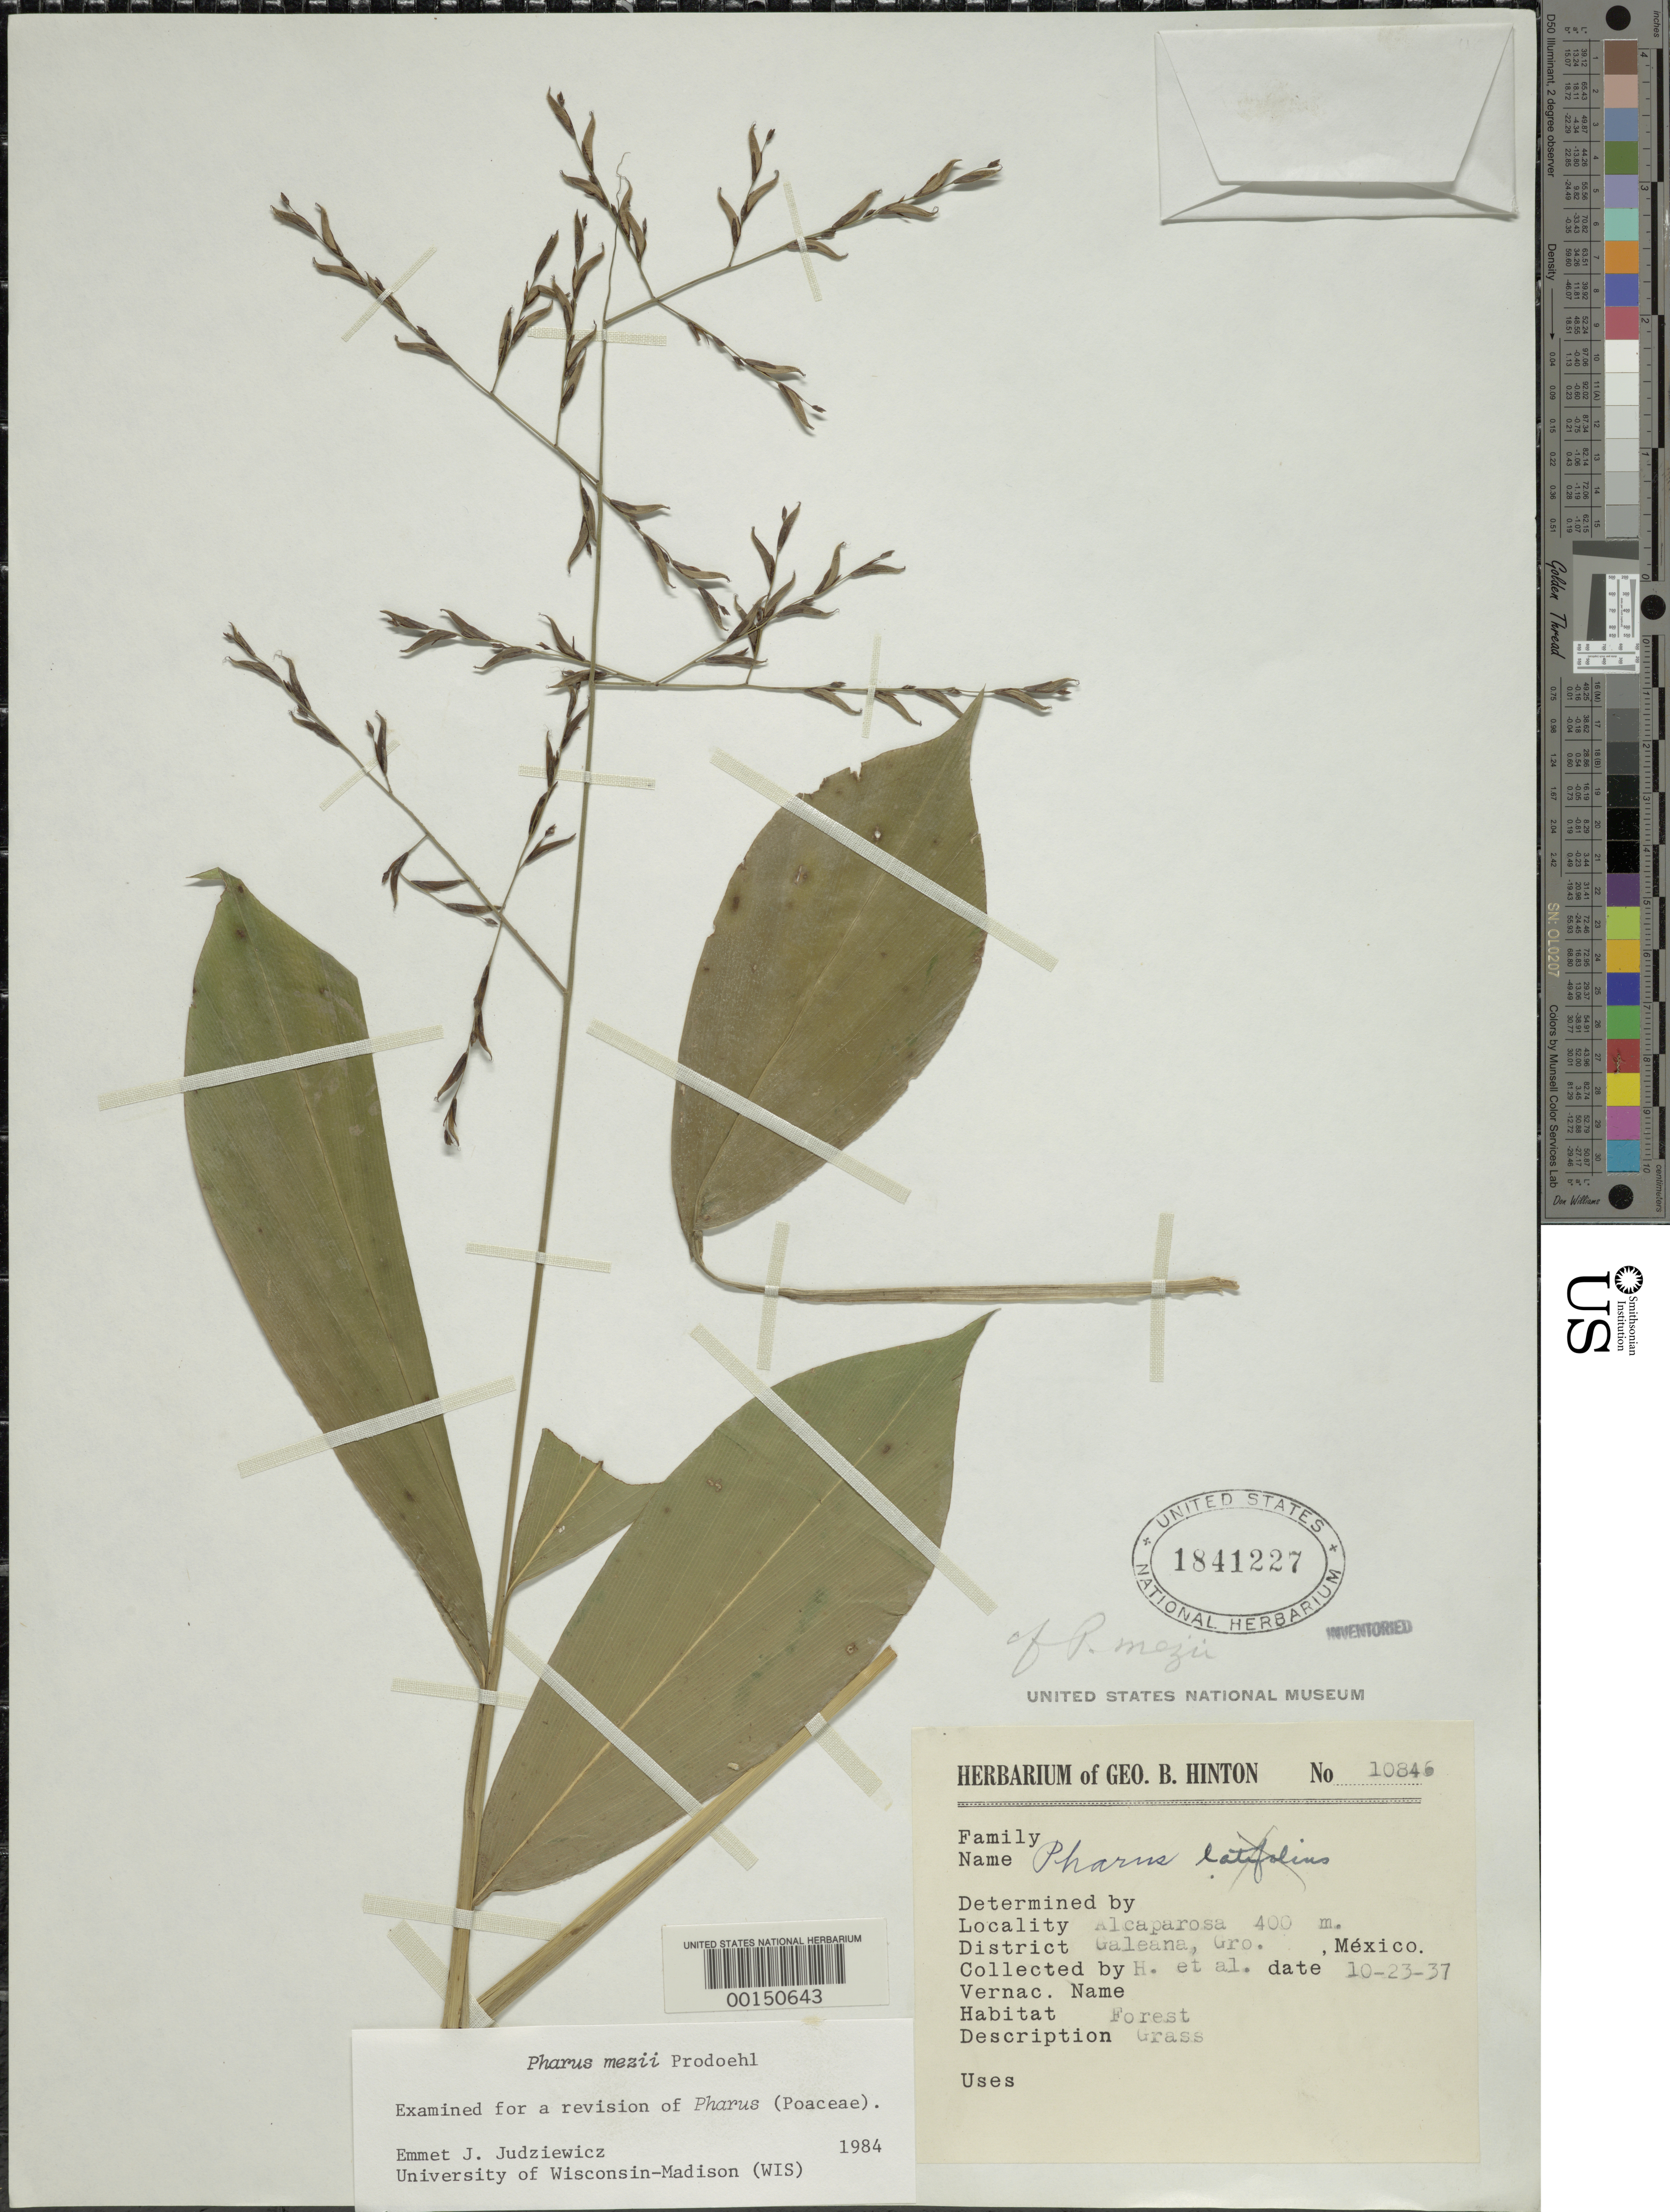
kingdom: Plantae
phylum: Tracheophyta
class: Liliopsida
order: Poales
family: Poaceae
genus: Pharus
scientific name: Pharus mezii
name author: Prod.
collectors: G. B. Hinton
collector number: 10846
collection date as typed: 23 Oct 1937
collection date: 1937-10-23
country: Mexico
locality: Galeana, alcaparosa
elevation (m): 400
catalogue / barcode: US 1841227